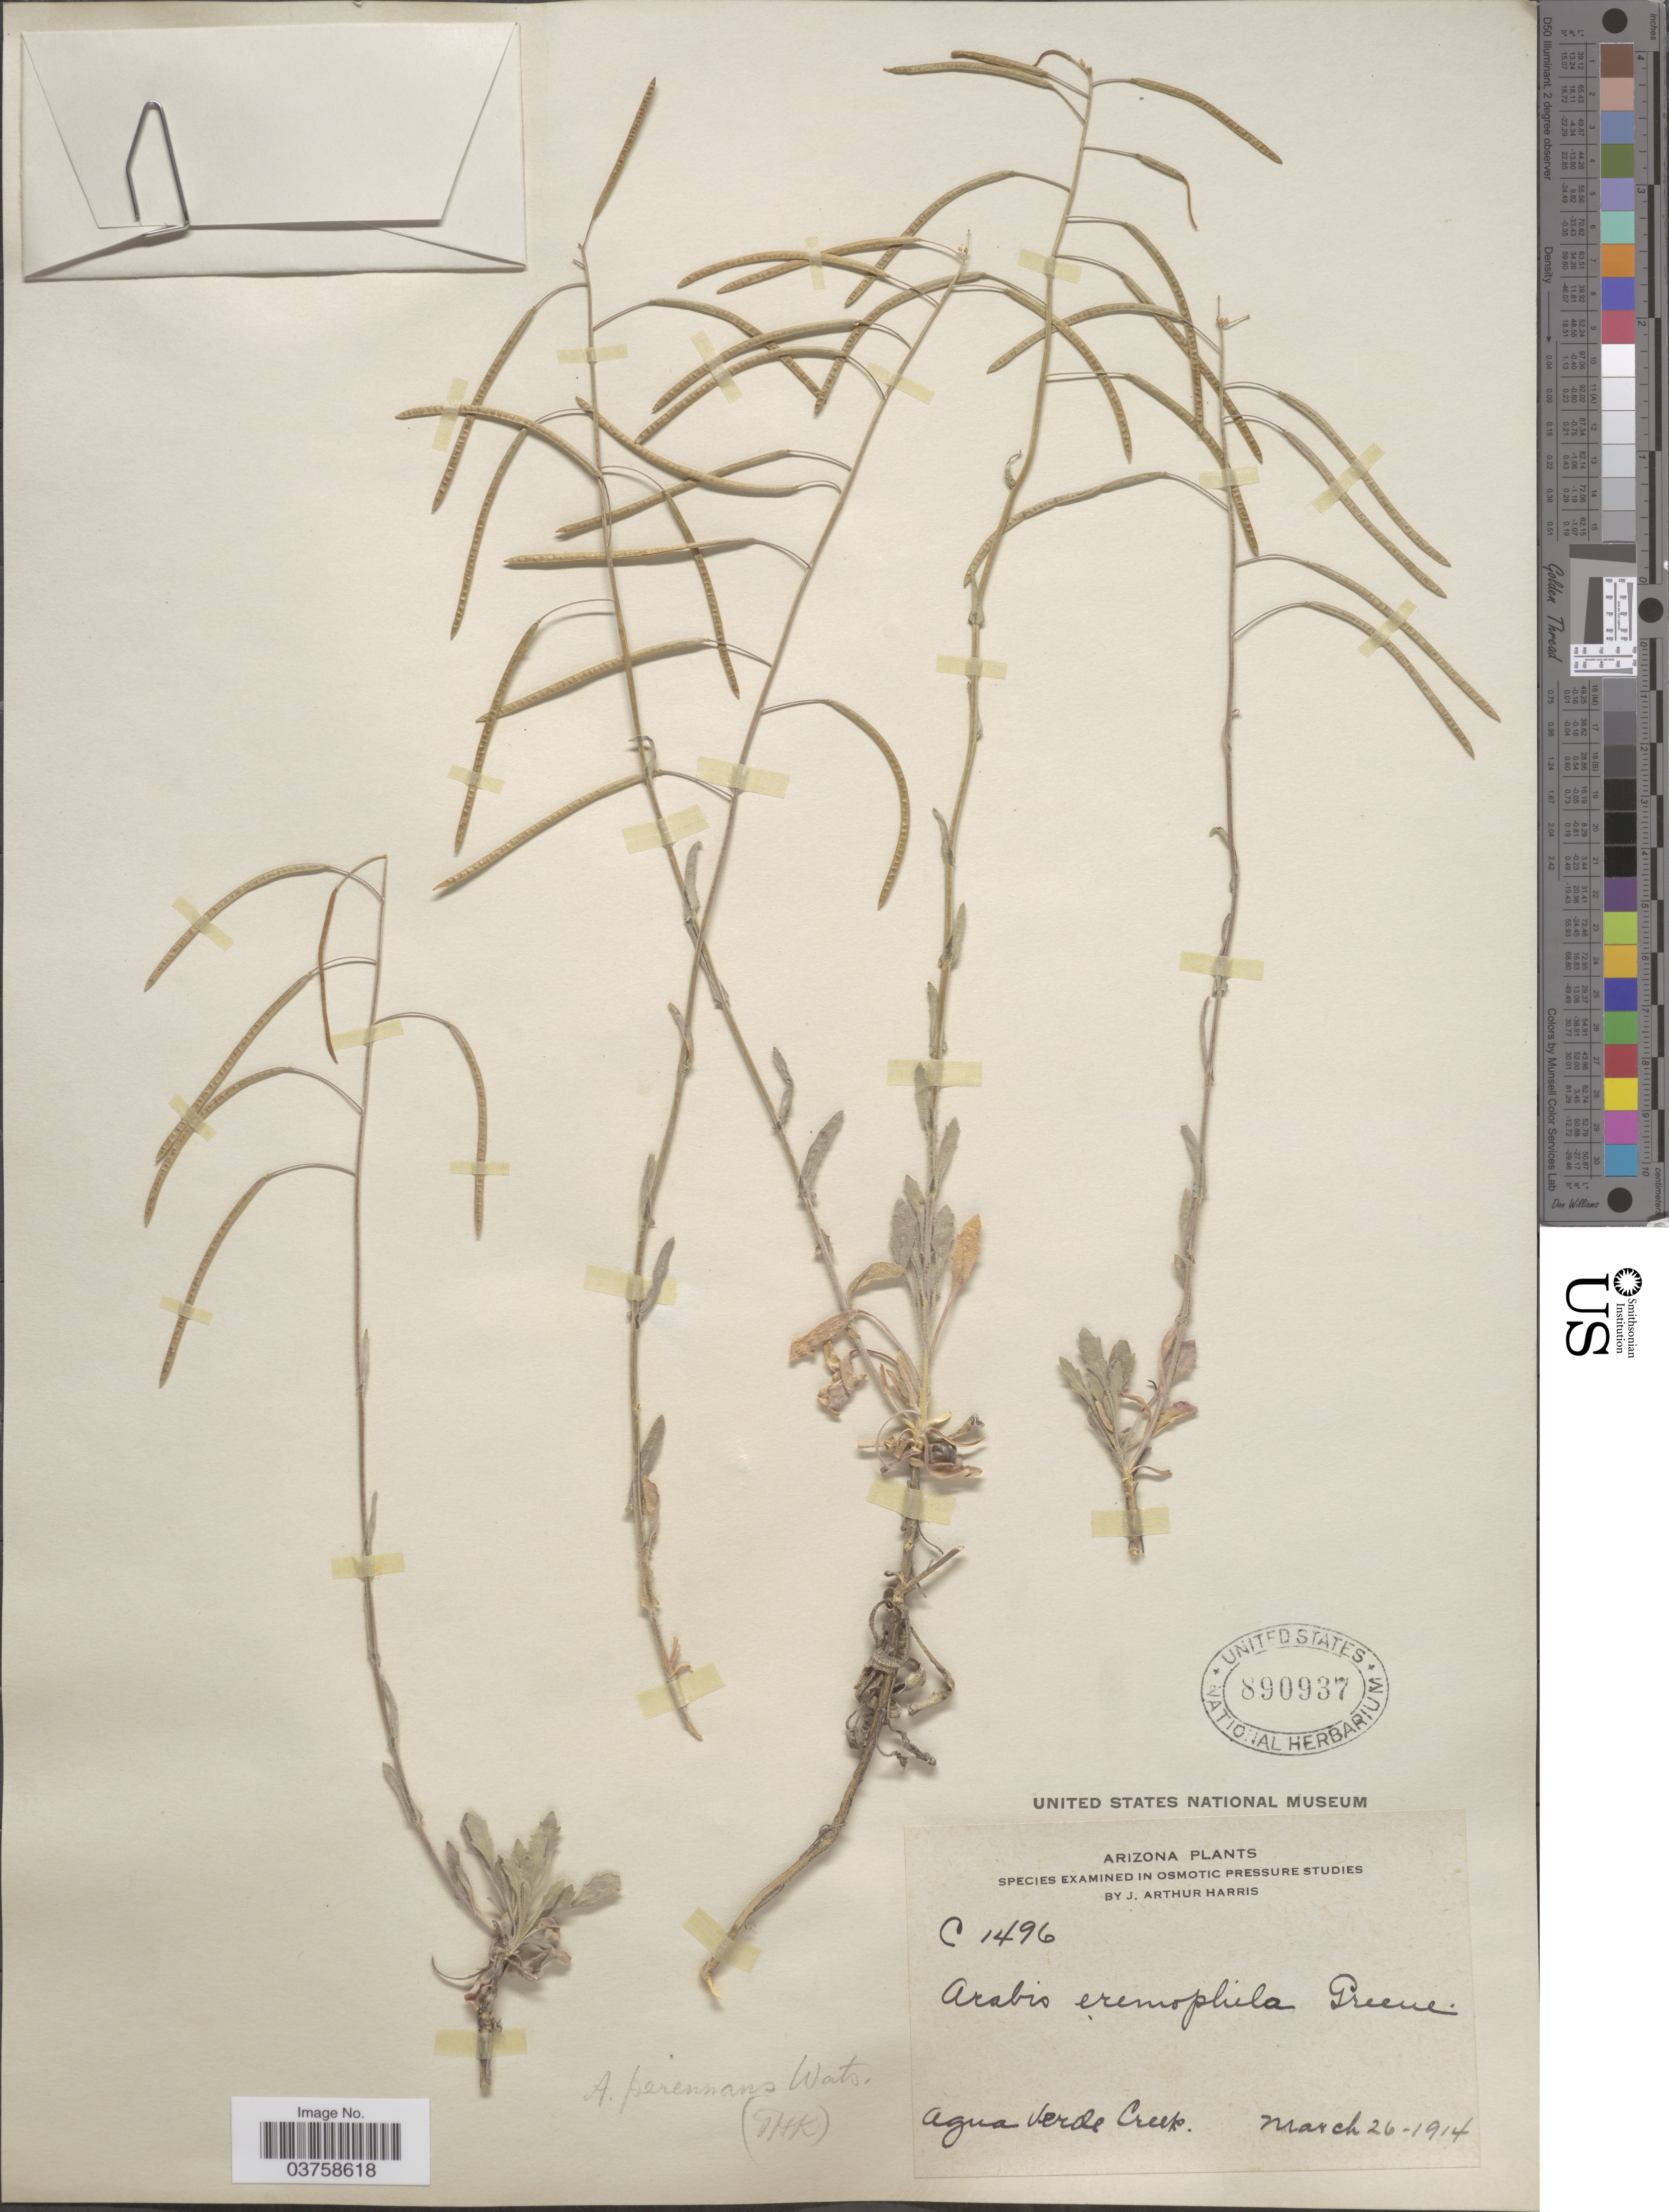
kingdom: Plantae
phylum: Tracheophyta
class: Magnoliopsida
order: Brassicales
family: Brassicaceae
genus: Arabis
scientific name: Arabis perennans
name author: S. Watson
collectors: J. A. Harris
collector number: C1496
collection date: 1914-03-26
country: United States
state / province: Arizona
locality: Agua Verde Creek.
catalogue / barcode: US 890937